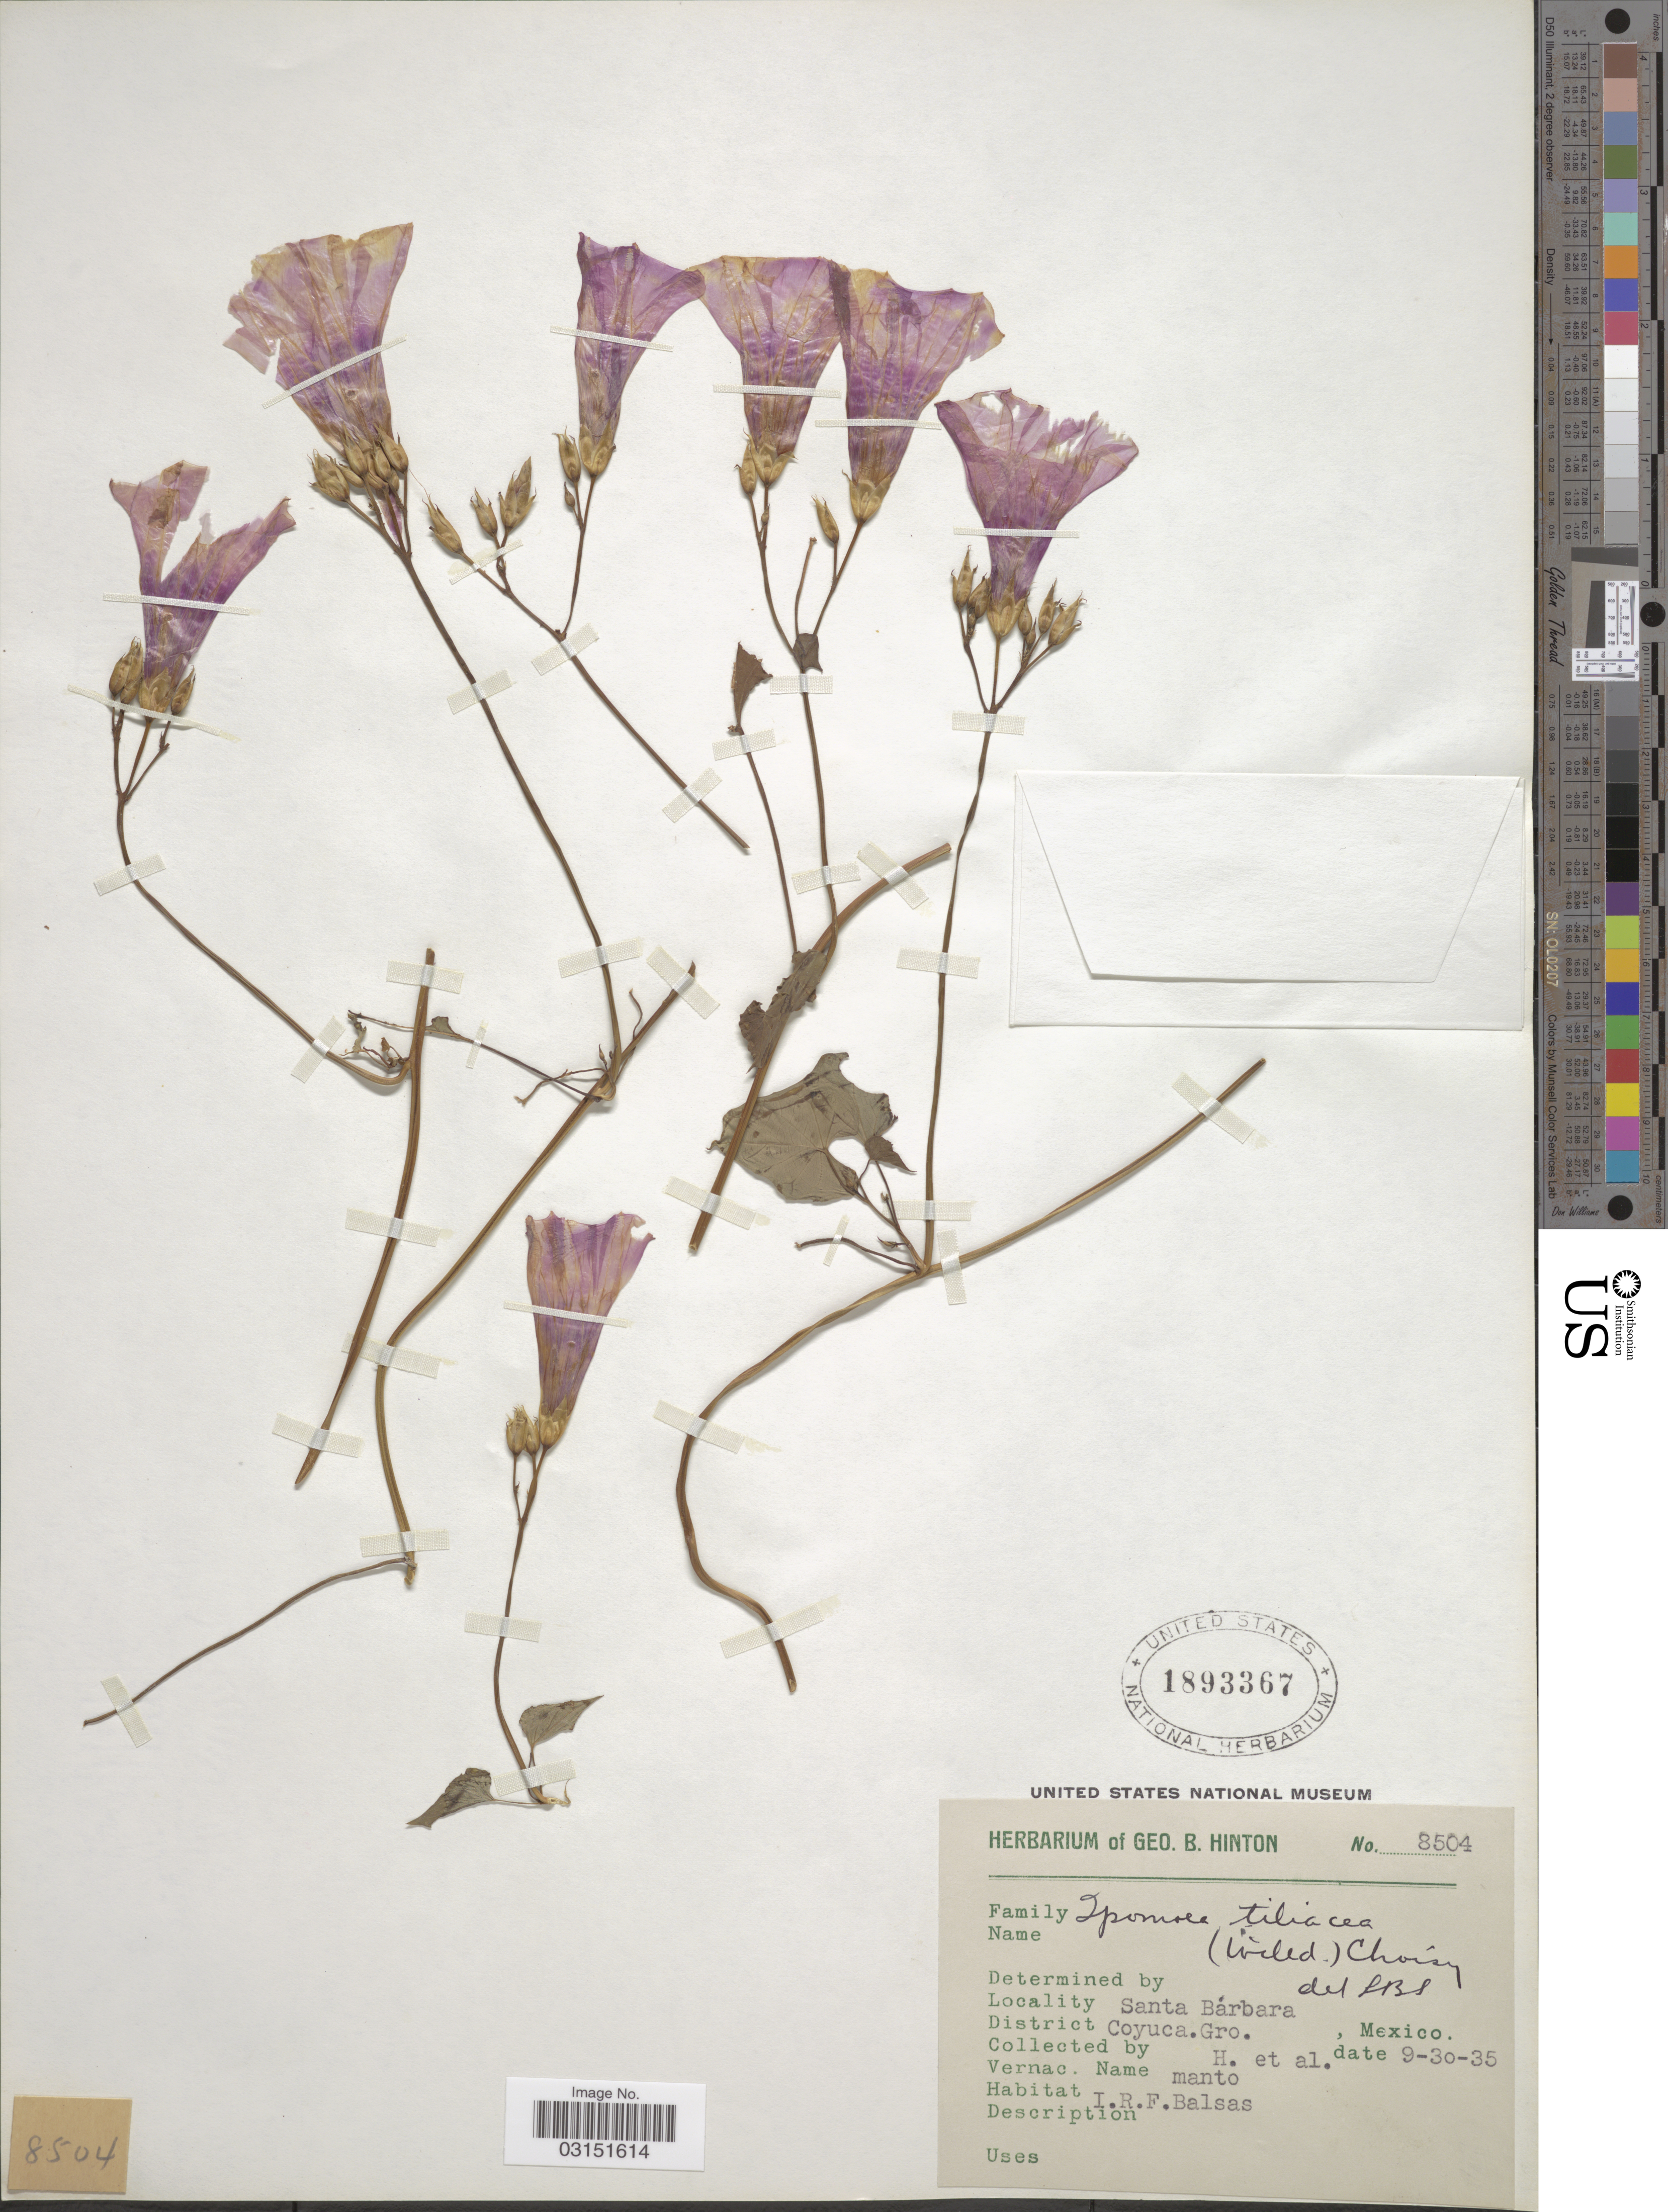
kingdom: Plantae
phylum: Tracheophyta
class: Magnoliopsida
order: Solanales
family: Convolvulaceae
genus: Ipomoea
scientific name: Ipomoea tiliacea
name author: (Willd.) Choisy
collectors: G. B. Hinton & et al.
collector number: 8504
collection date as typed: Transcribed d/m/y: 30/9/35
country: Mexico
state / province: Guerrero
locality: Santa Bárbara. District Coyuca.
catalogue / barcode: US 1893367